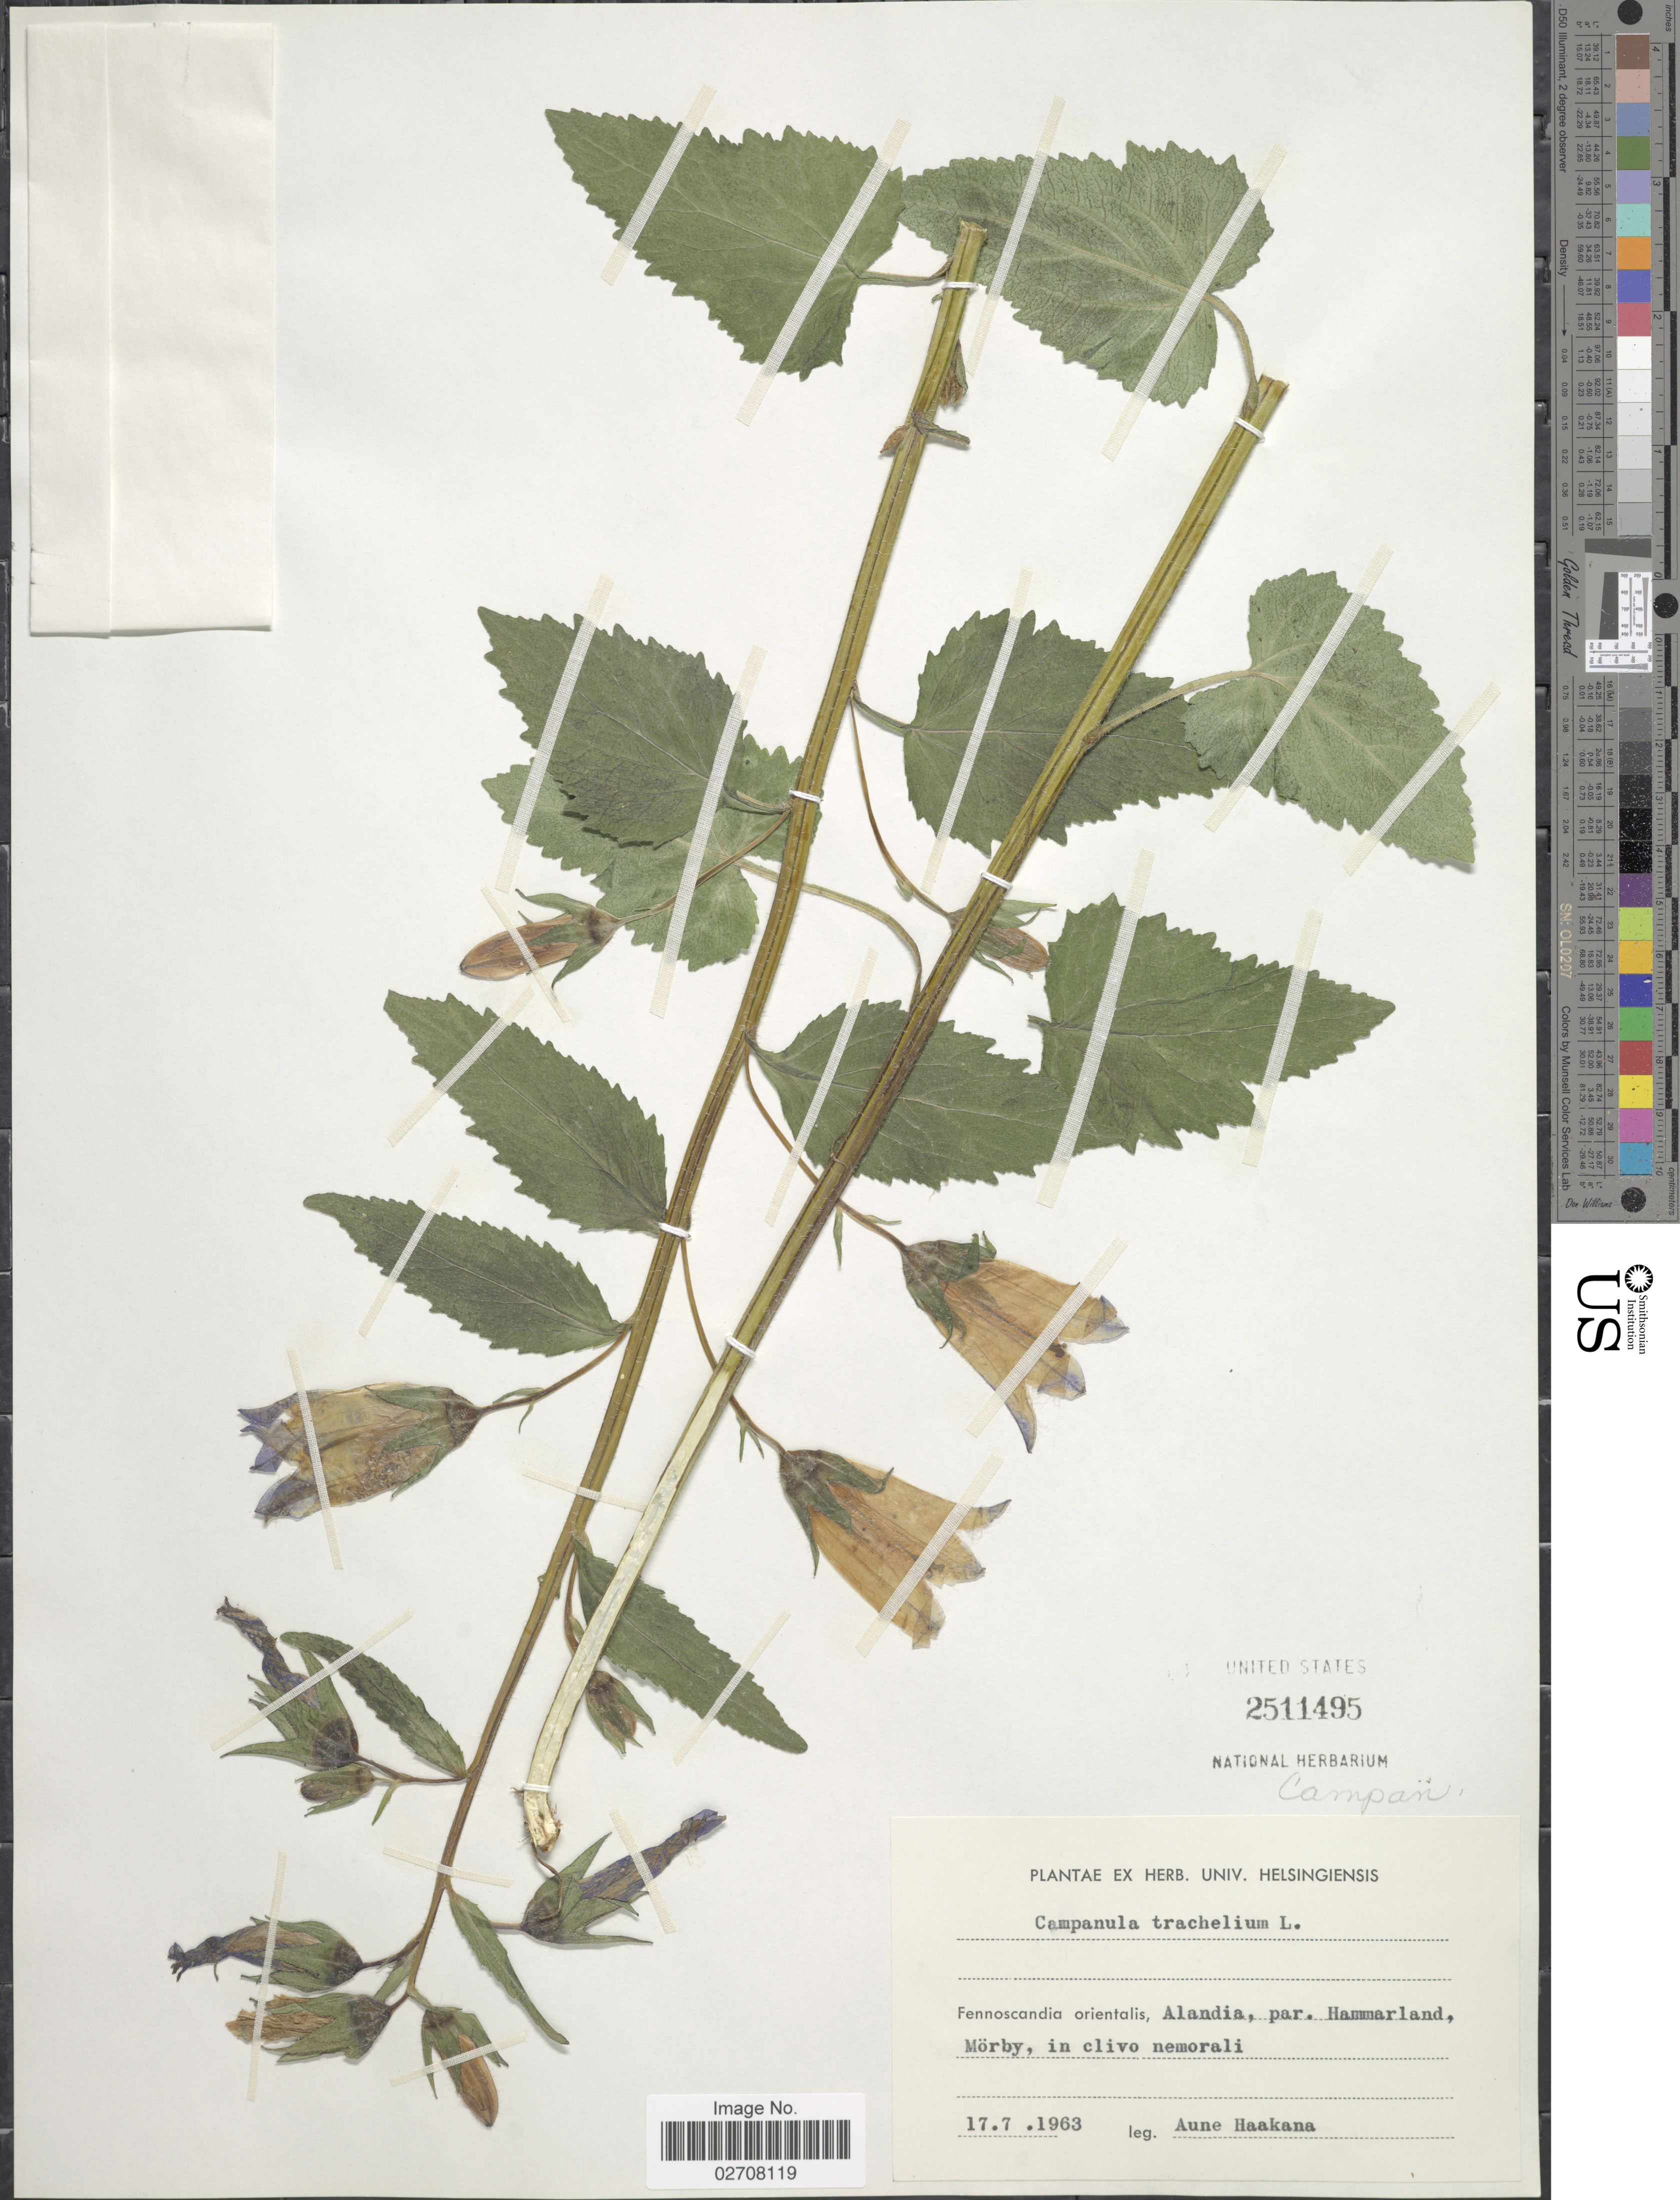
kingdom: Plantae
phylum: Tracheophyta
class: Magnoliopsida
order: Asterales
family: Campanulaceae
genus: Campanula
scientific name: Campanula trachelium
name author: L.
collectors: A. Haakana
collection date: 1963-07-17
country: Sweden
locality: Fennoscandia orientalis, Alandia, par. Hammarland, Mörby, in clivo nemorali.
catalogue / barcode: US 2511495